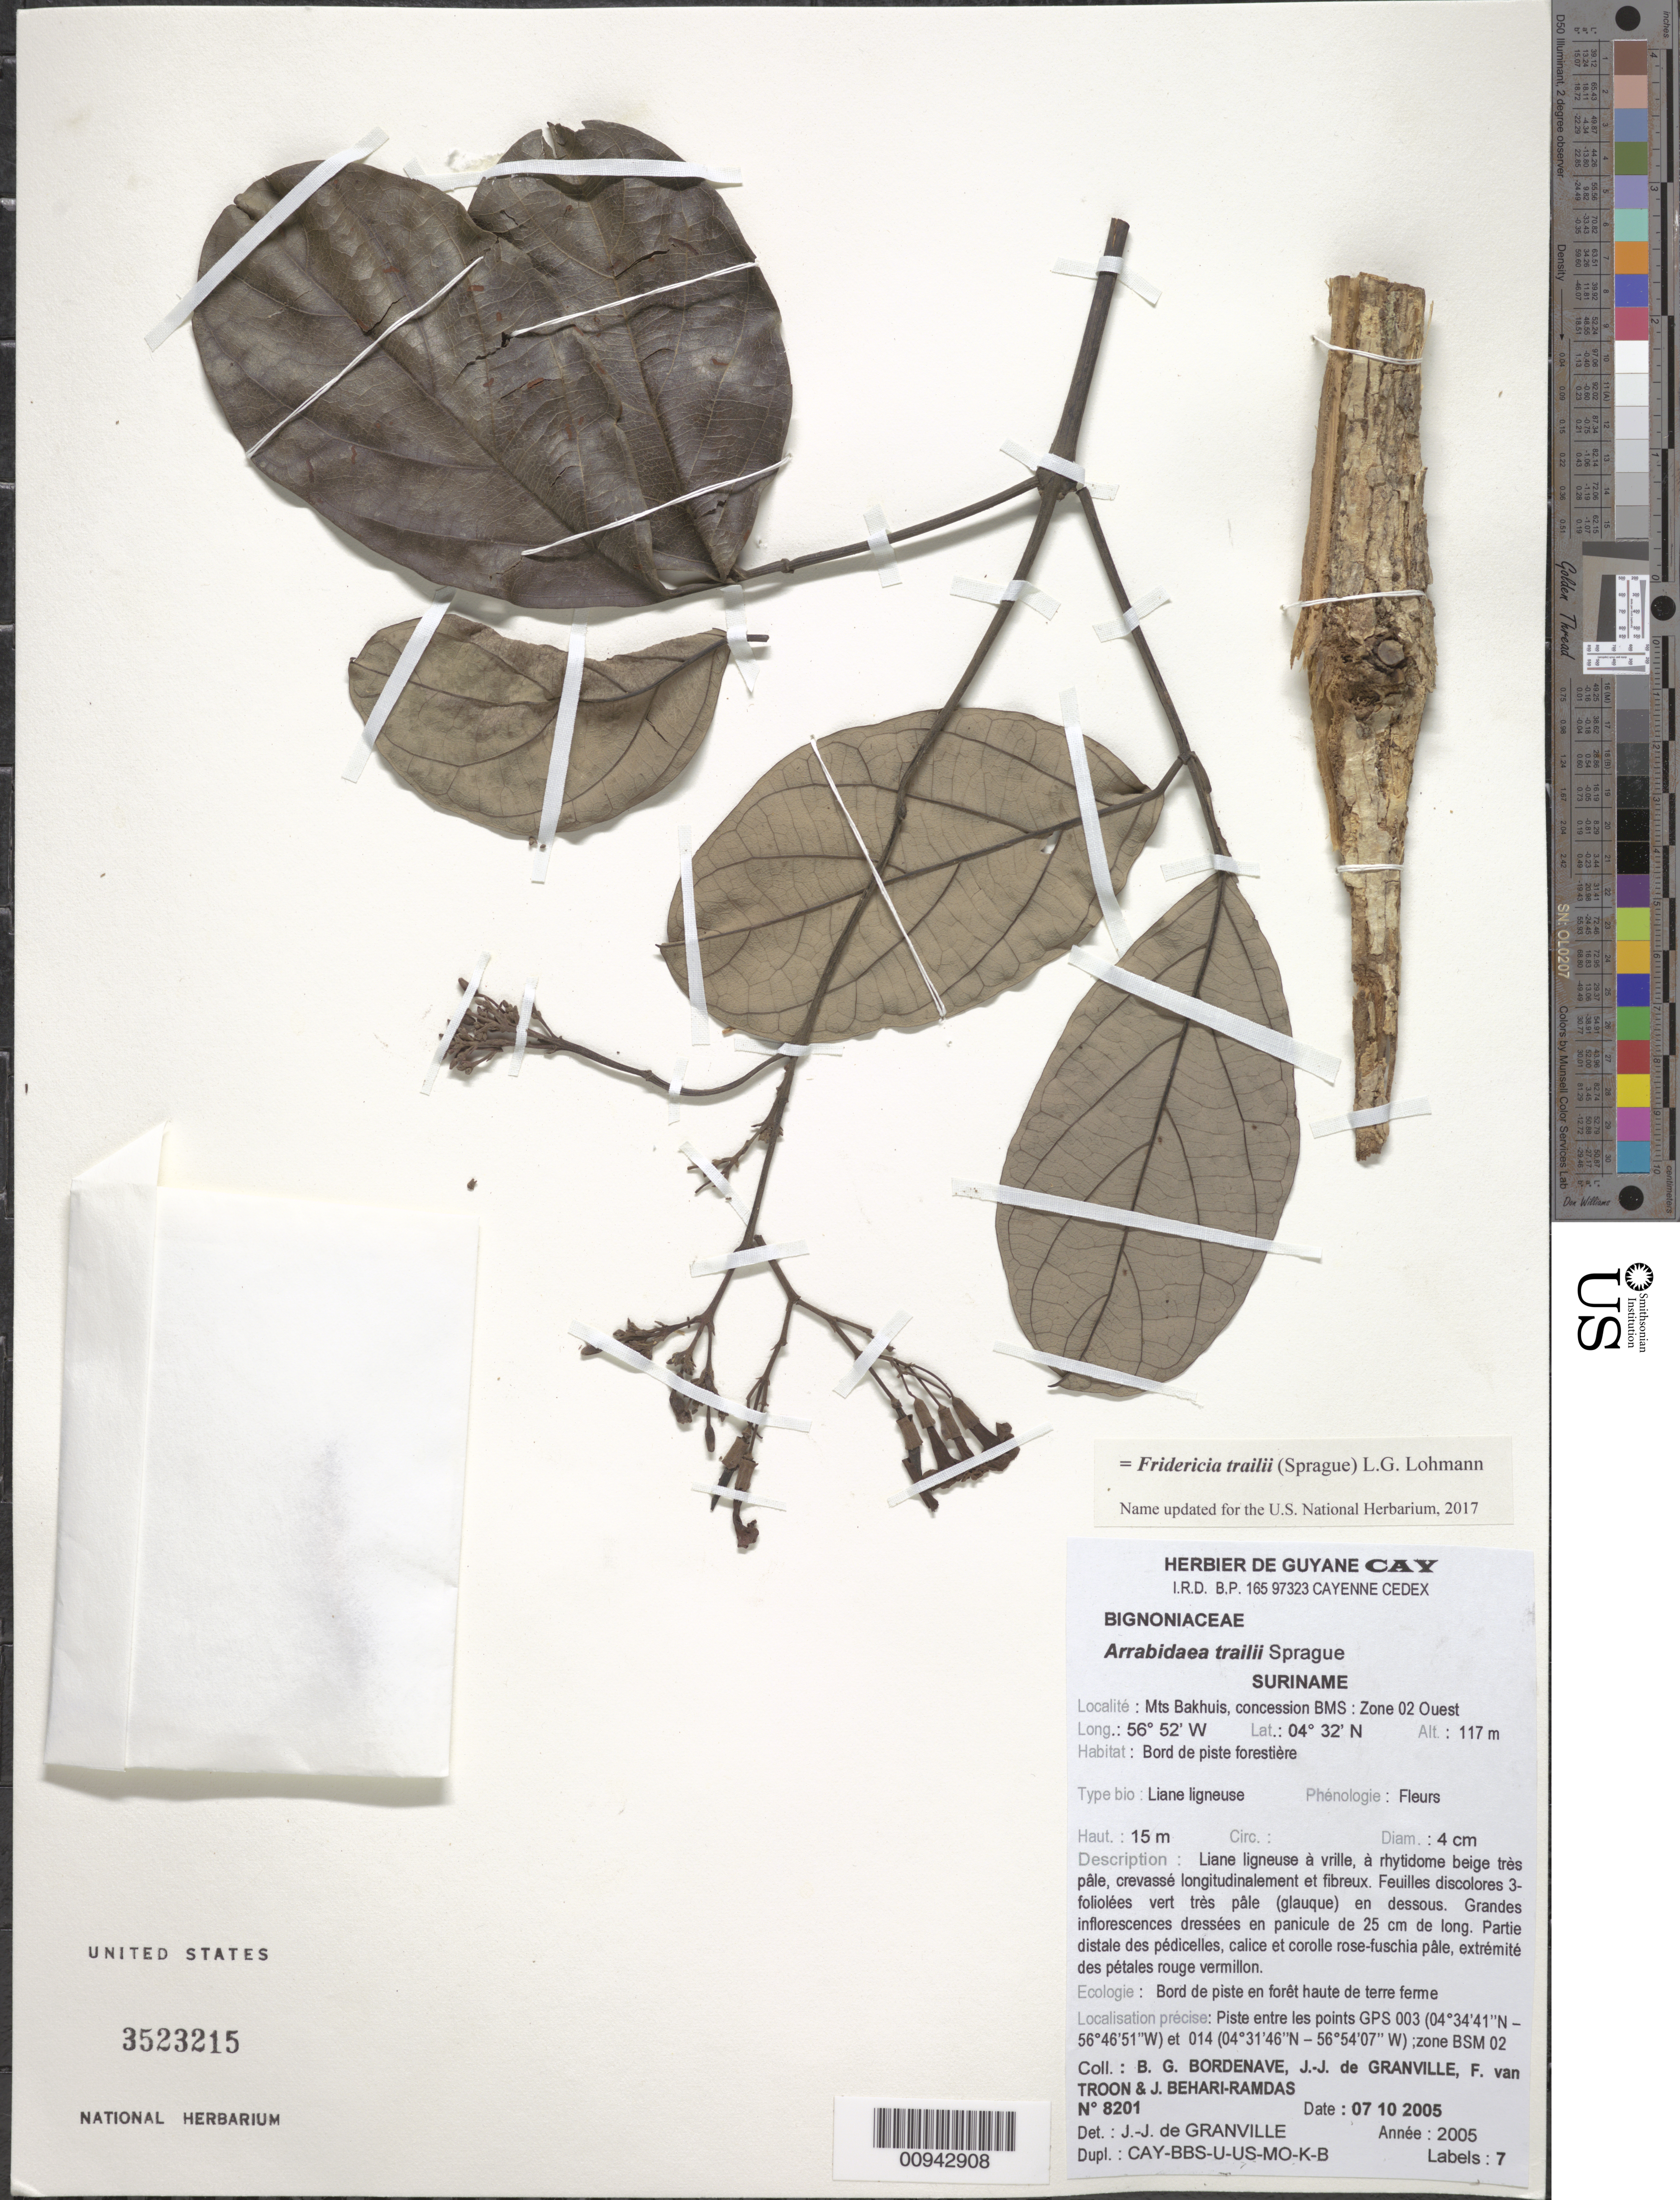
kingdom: Plantae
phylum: Tracheophyta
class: Magnoliopsida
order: Lamiales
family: Bignoniaceae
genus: Fridericia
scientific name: Fridericia trailii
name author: (Sprague) L.G. Lohmann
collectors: B. Bordenave, J.-J. de Granville, F. Van Troon & J. Behari-Ramdas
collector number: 8201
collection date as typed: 7-Oct-05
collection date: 2005-10-07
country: Suriname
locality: Mts Bakhuis, concession BMS: Zone 02 Ouest. Piste entre les points GPS 003 (4º34'41"N, 56º46;51"W) et 014 (4º31'46"N,56º54'07"W); zone BSM 02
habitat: Bord de piste forestiere, en foret haute de terre ferme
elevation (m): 117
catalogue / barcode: US 3523215